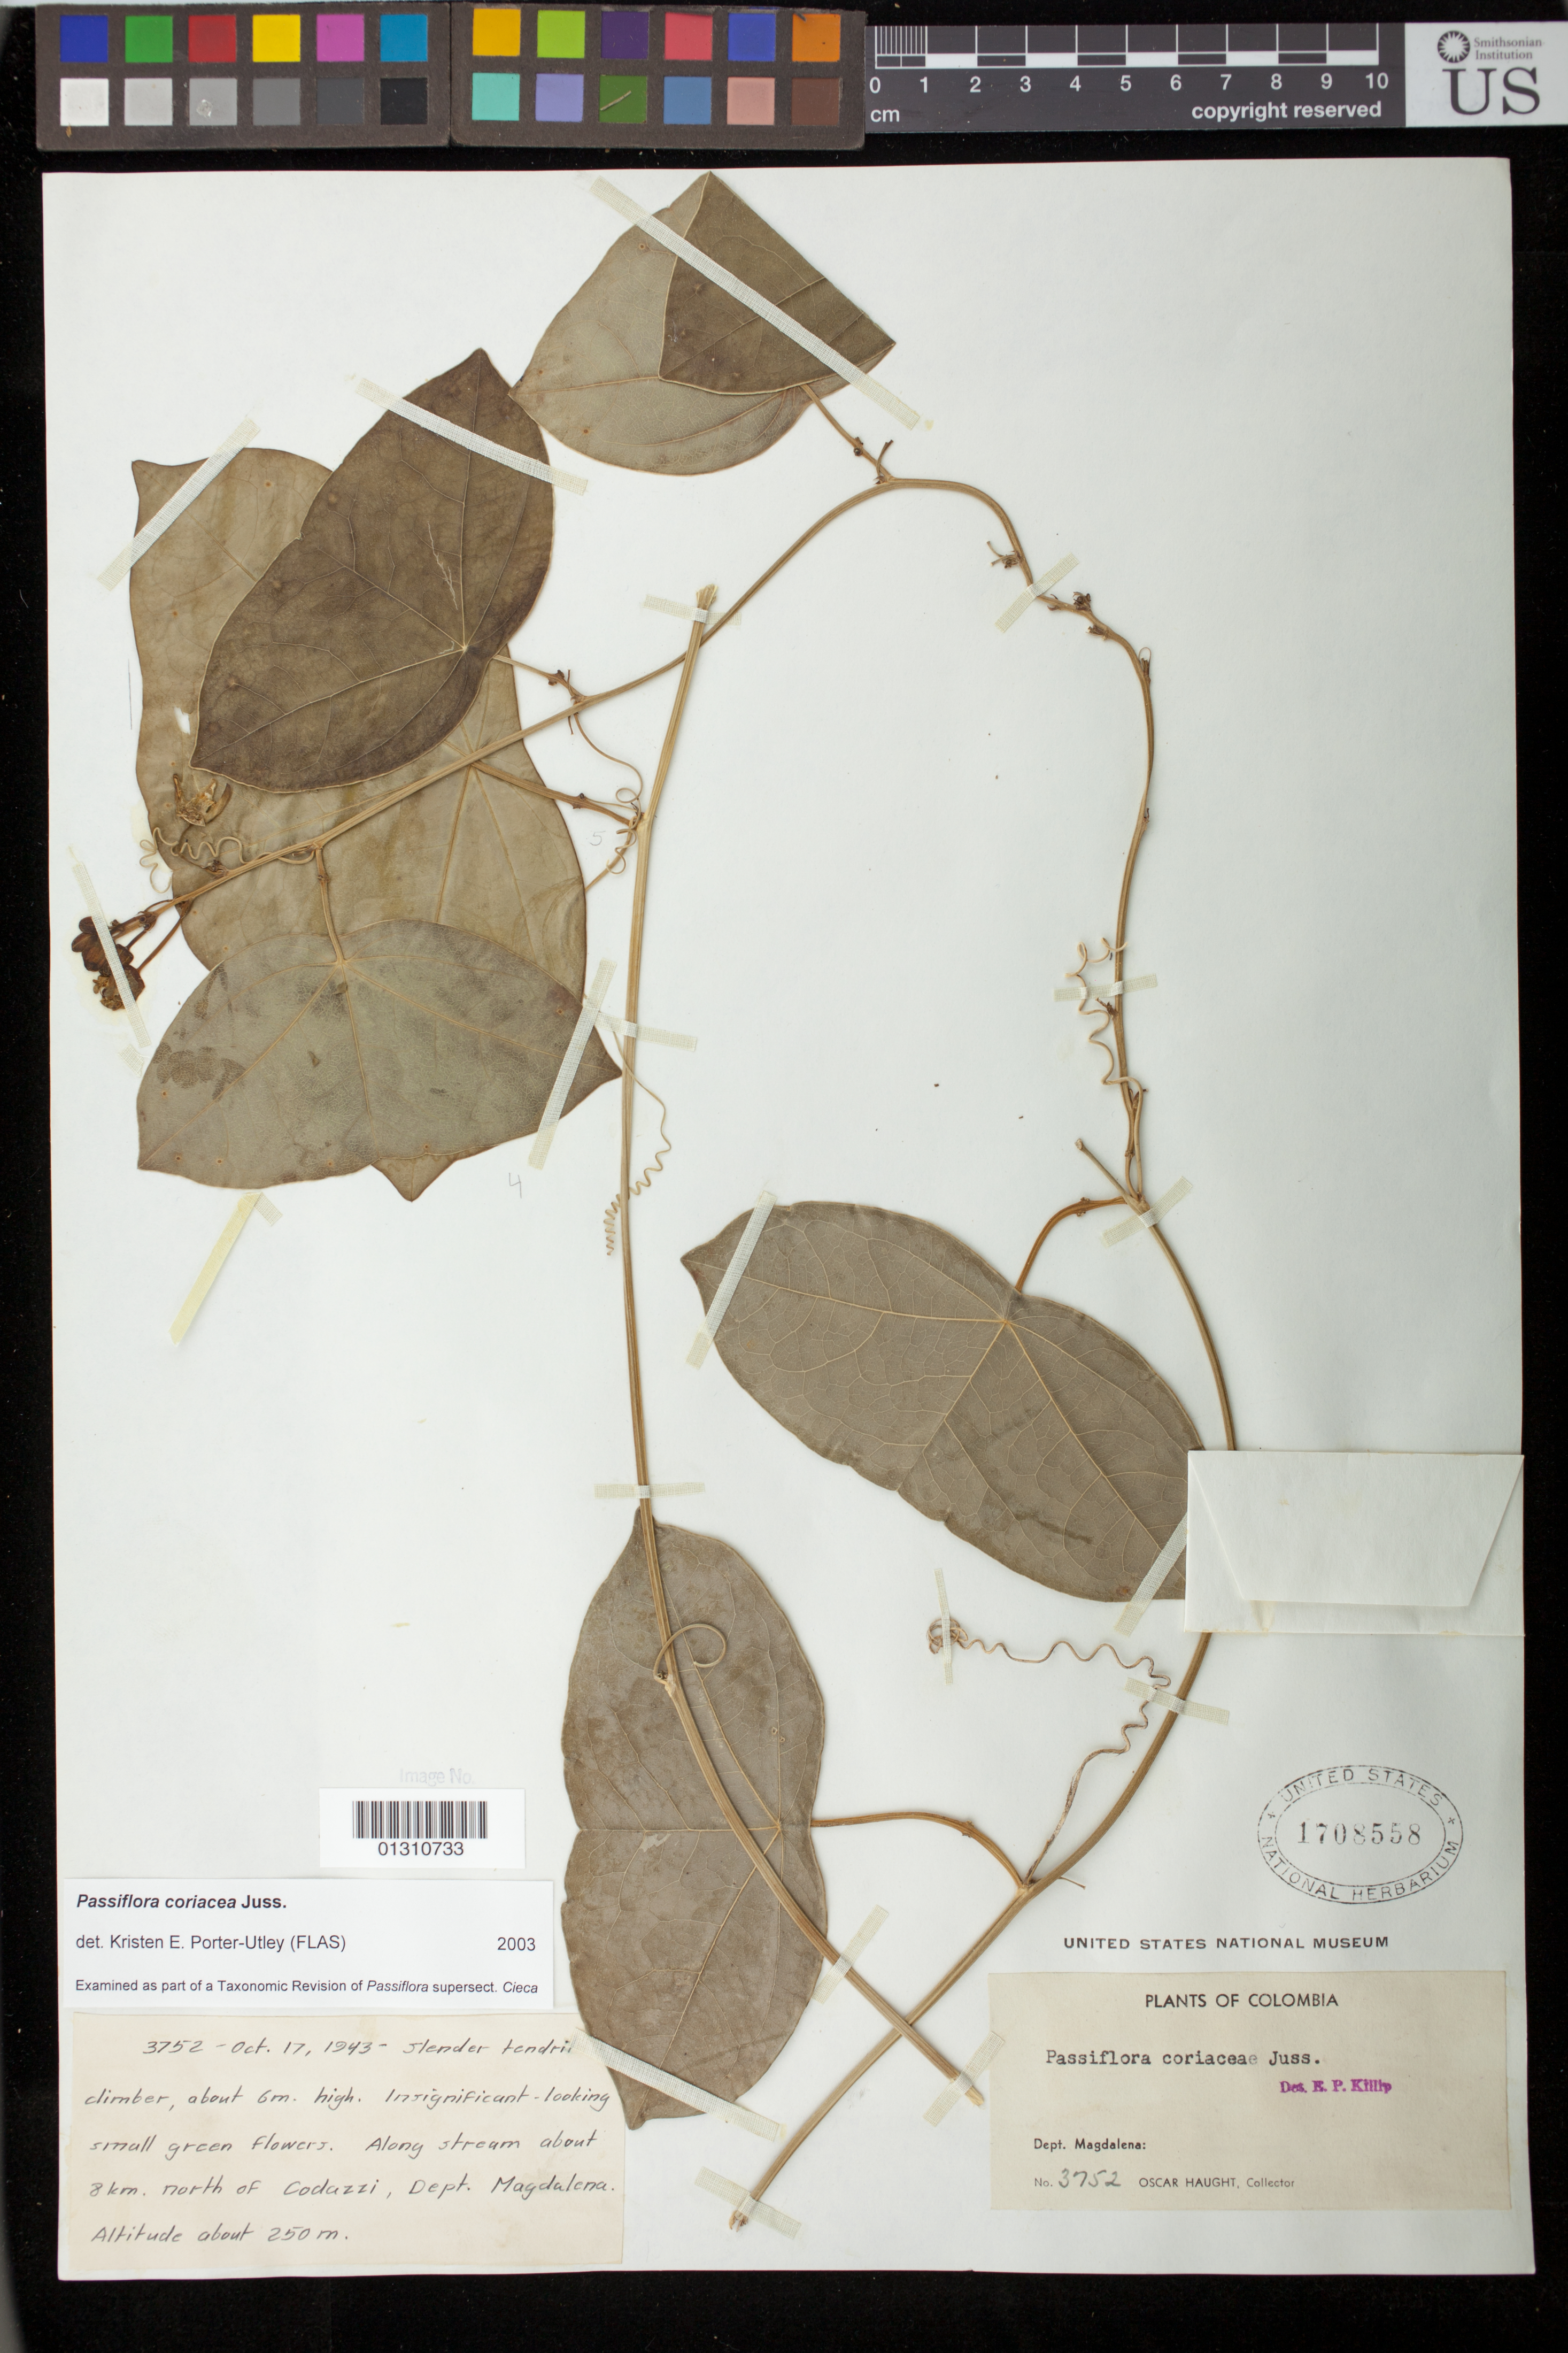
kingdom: Plantae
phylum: Tracheophyta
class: Magnoliopsida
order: Malpighiales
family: Passifloraceae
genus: Passiflora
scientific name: Passiflora coriacea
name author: A. Juss.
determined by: Porter-Utley, Kristen E.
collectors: O. L. Haught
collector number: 3752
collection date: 1943-10-17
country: Colombia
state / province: Magdalena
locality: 8 km N of Codazzi.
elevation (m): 250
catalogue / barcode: US 1708558